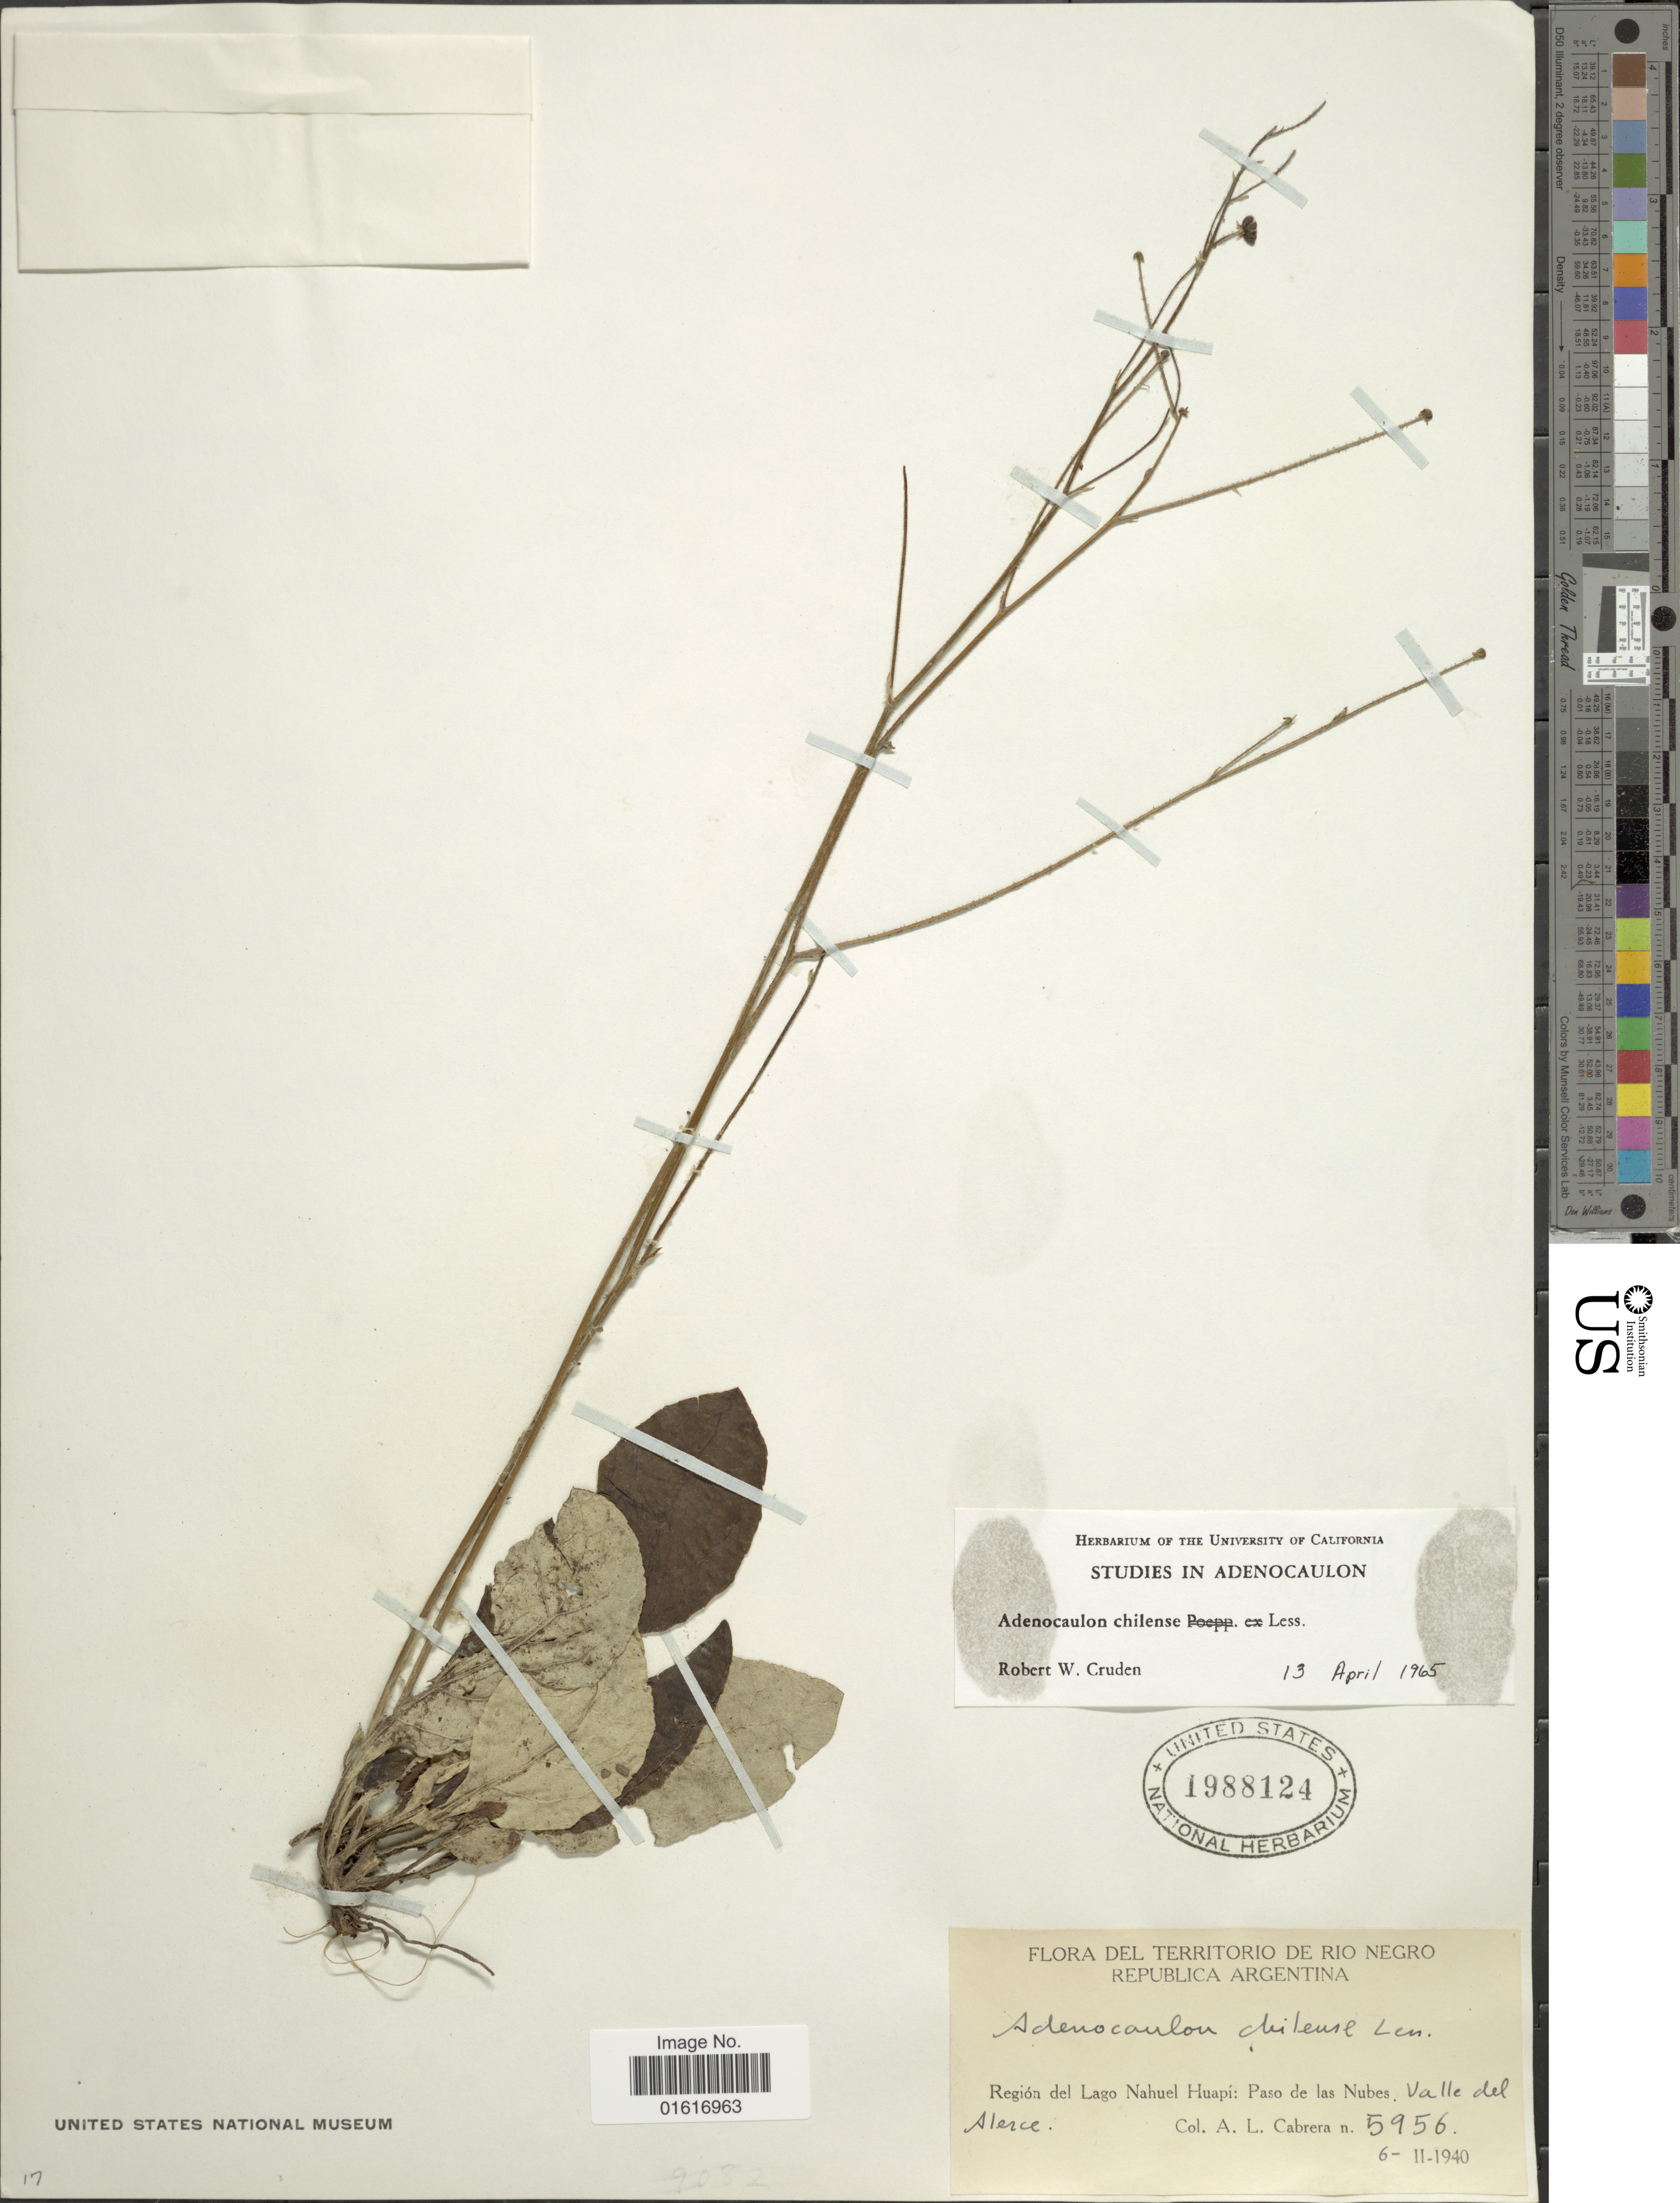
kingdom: Plantae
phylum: Tracheophyta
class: Magnoliopsida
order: Asterales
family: Asteraceae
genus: Adenocaulon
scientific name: Adenocaulon chilense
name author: Less.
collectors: A. L. Cabrera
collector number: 5956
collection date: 1940-02-06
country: Argentina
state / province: Rio Negro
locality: Region del Lago Nahuel Huapi: Paso del las Nubes. Valle del Alerce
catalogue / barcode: US 1988124